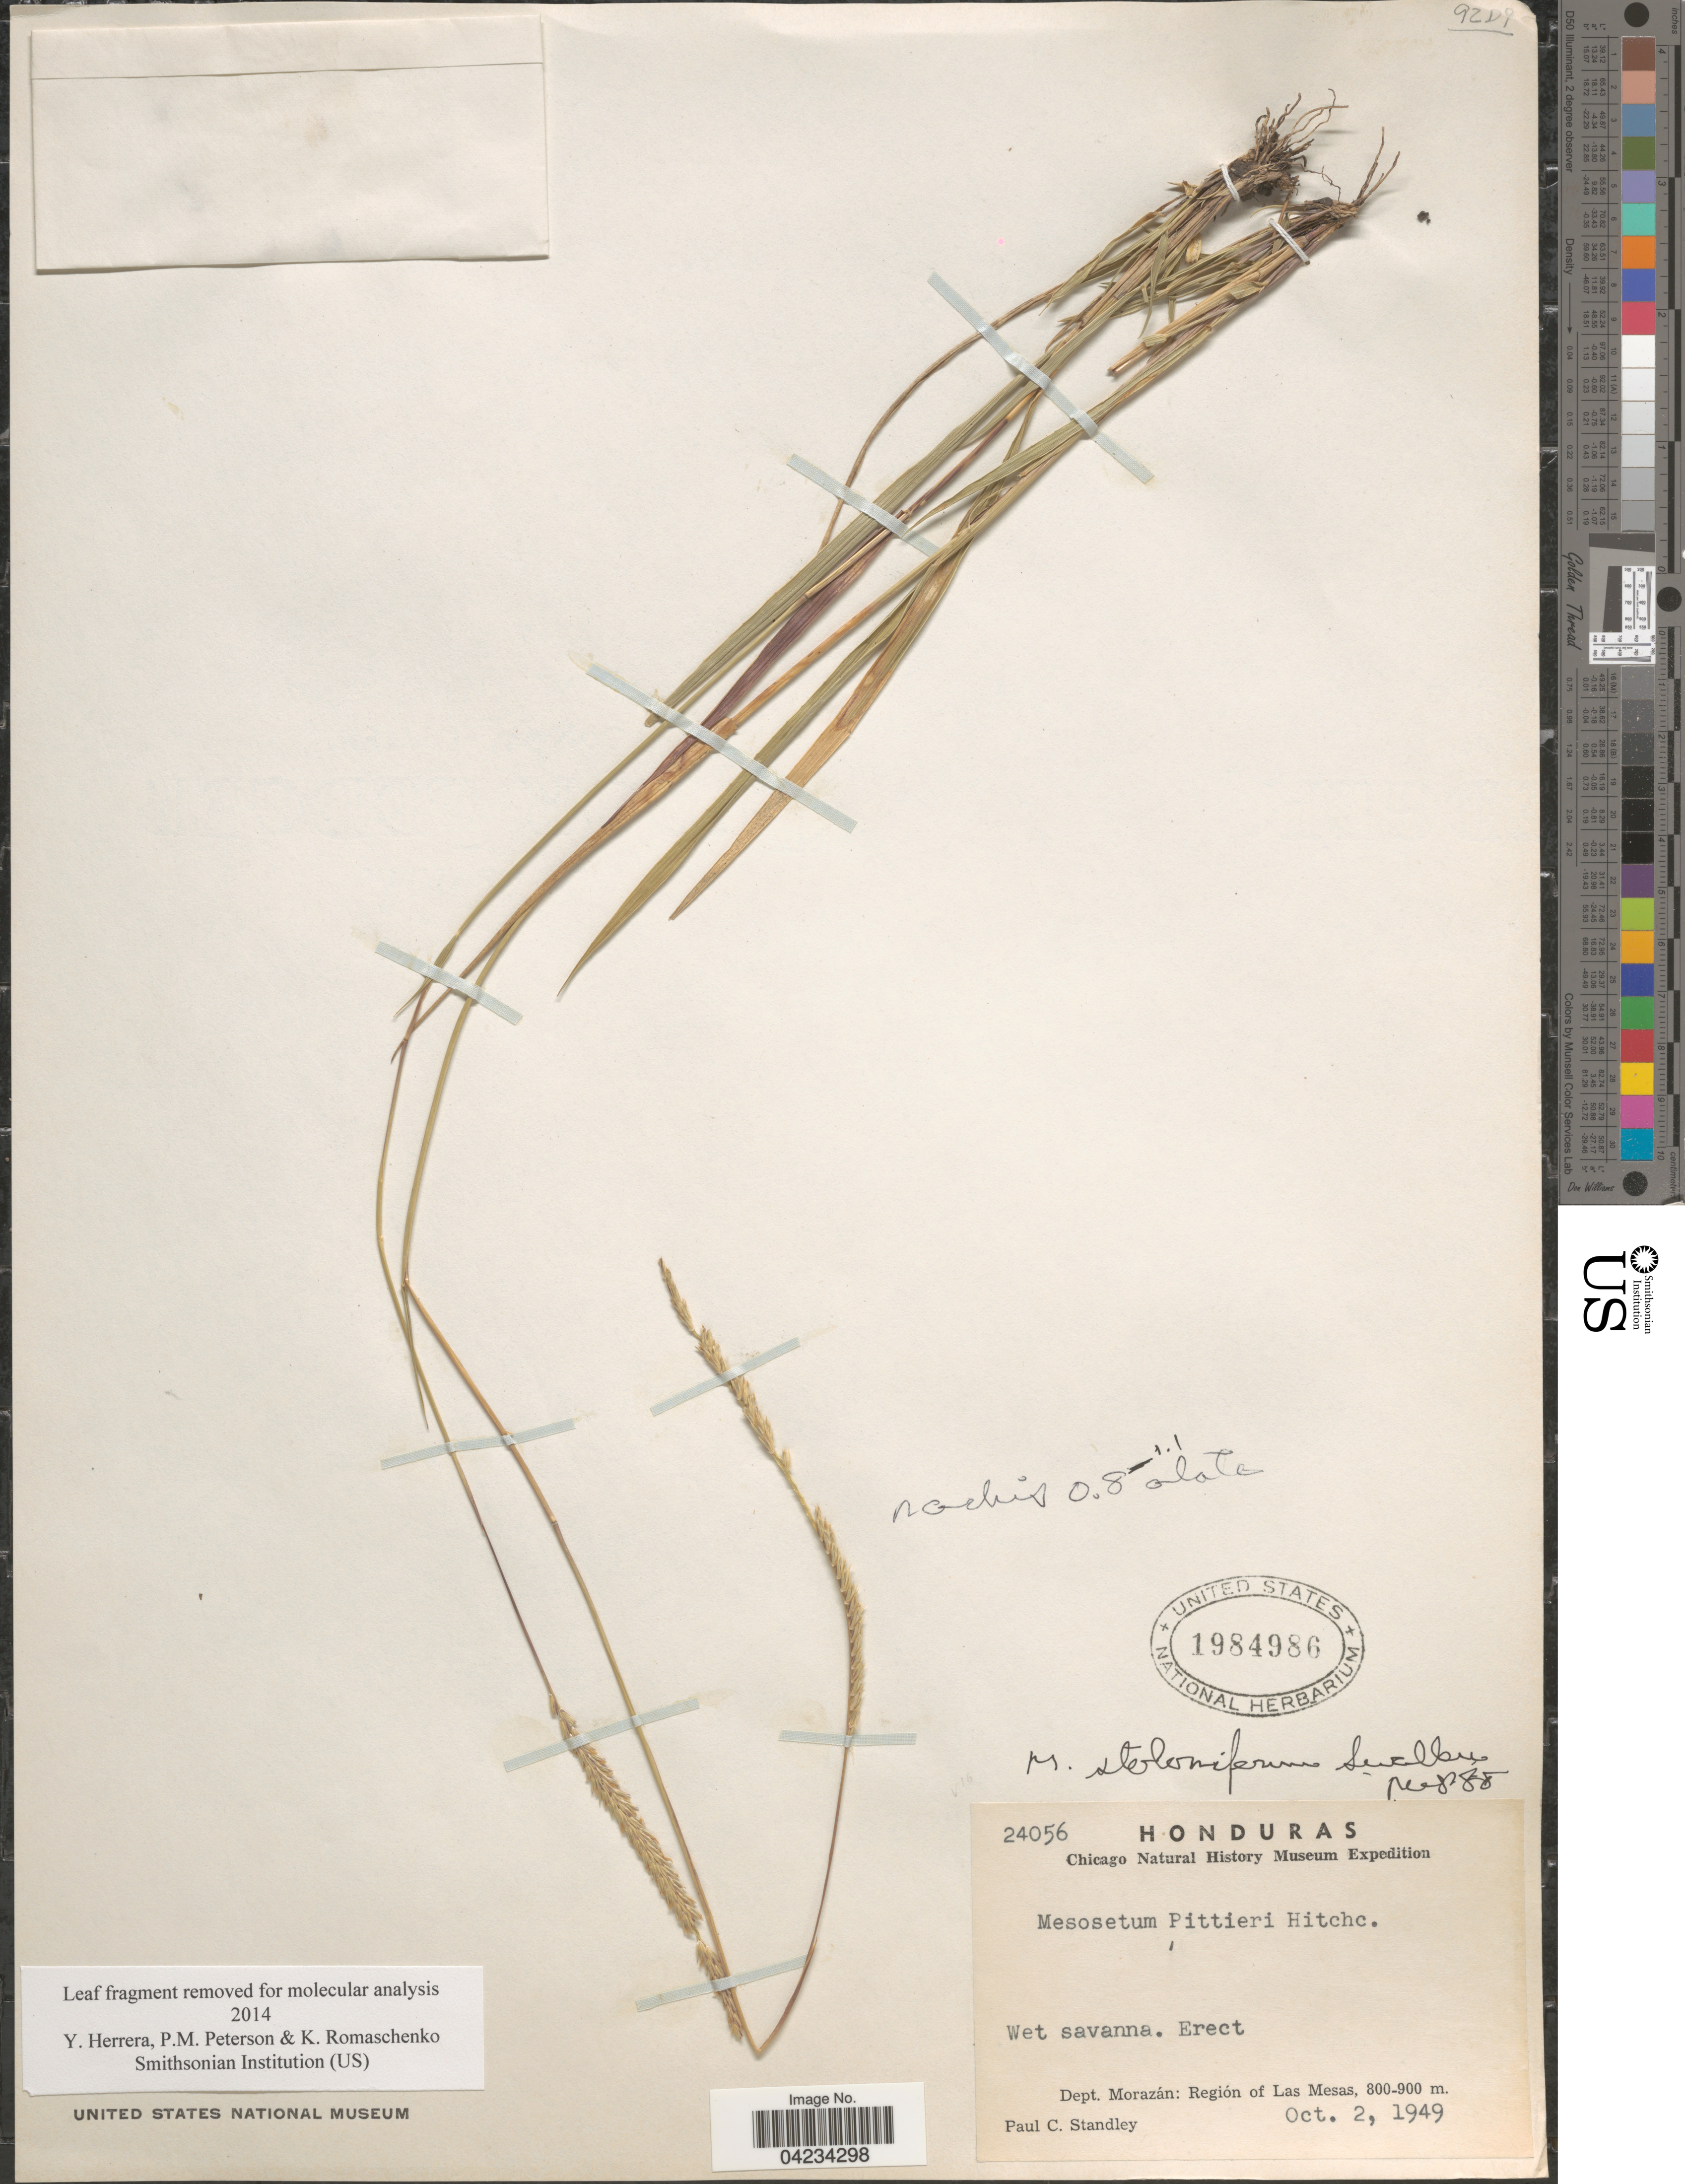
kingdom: Plantae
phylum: Tracheophyta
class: Liliopsida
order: Poales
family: Poaceae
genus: Mesosetum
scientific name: Mesosetum stoloniferum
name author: Swallen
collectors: P. C. Standley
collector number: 24056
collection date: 1949-10-02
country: Honduras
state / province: Fco. Morazán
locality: Chicago Natural History Museum Expedition. Dept. Morazán: Región of Las Mesas.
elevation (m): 800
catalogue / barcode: US 1984986